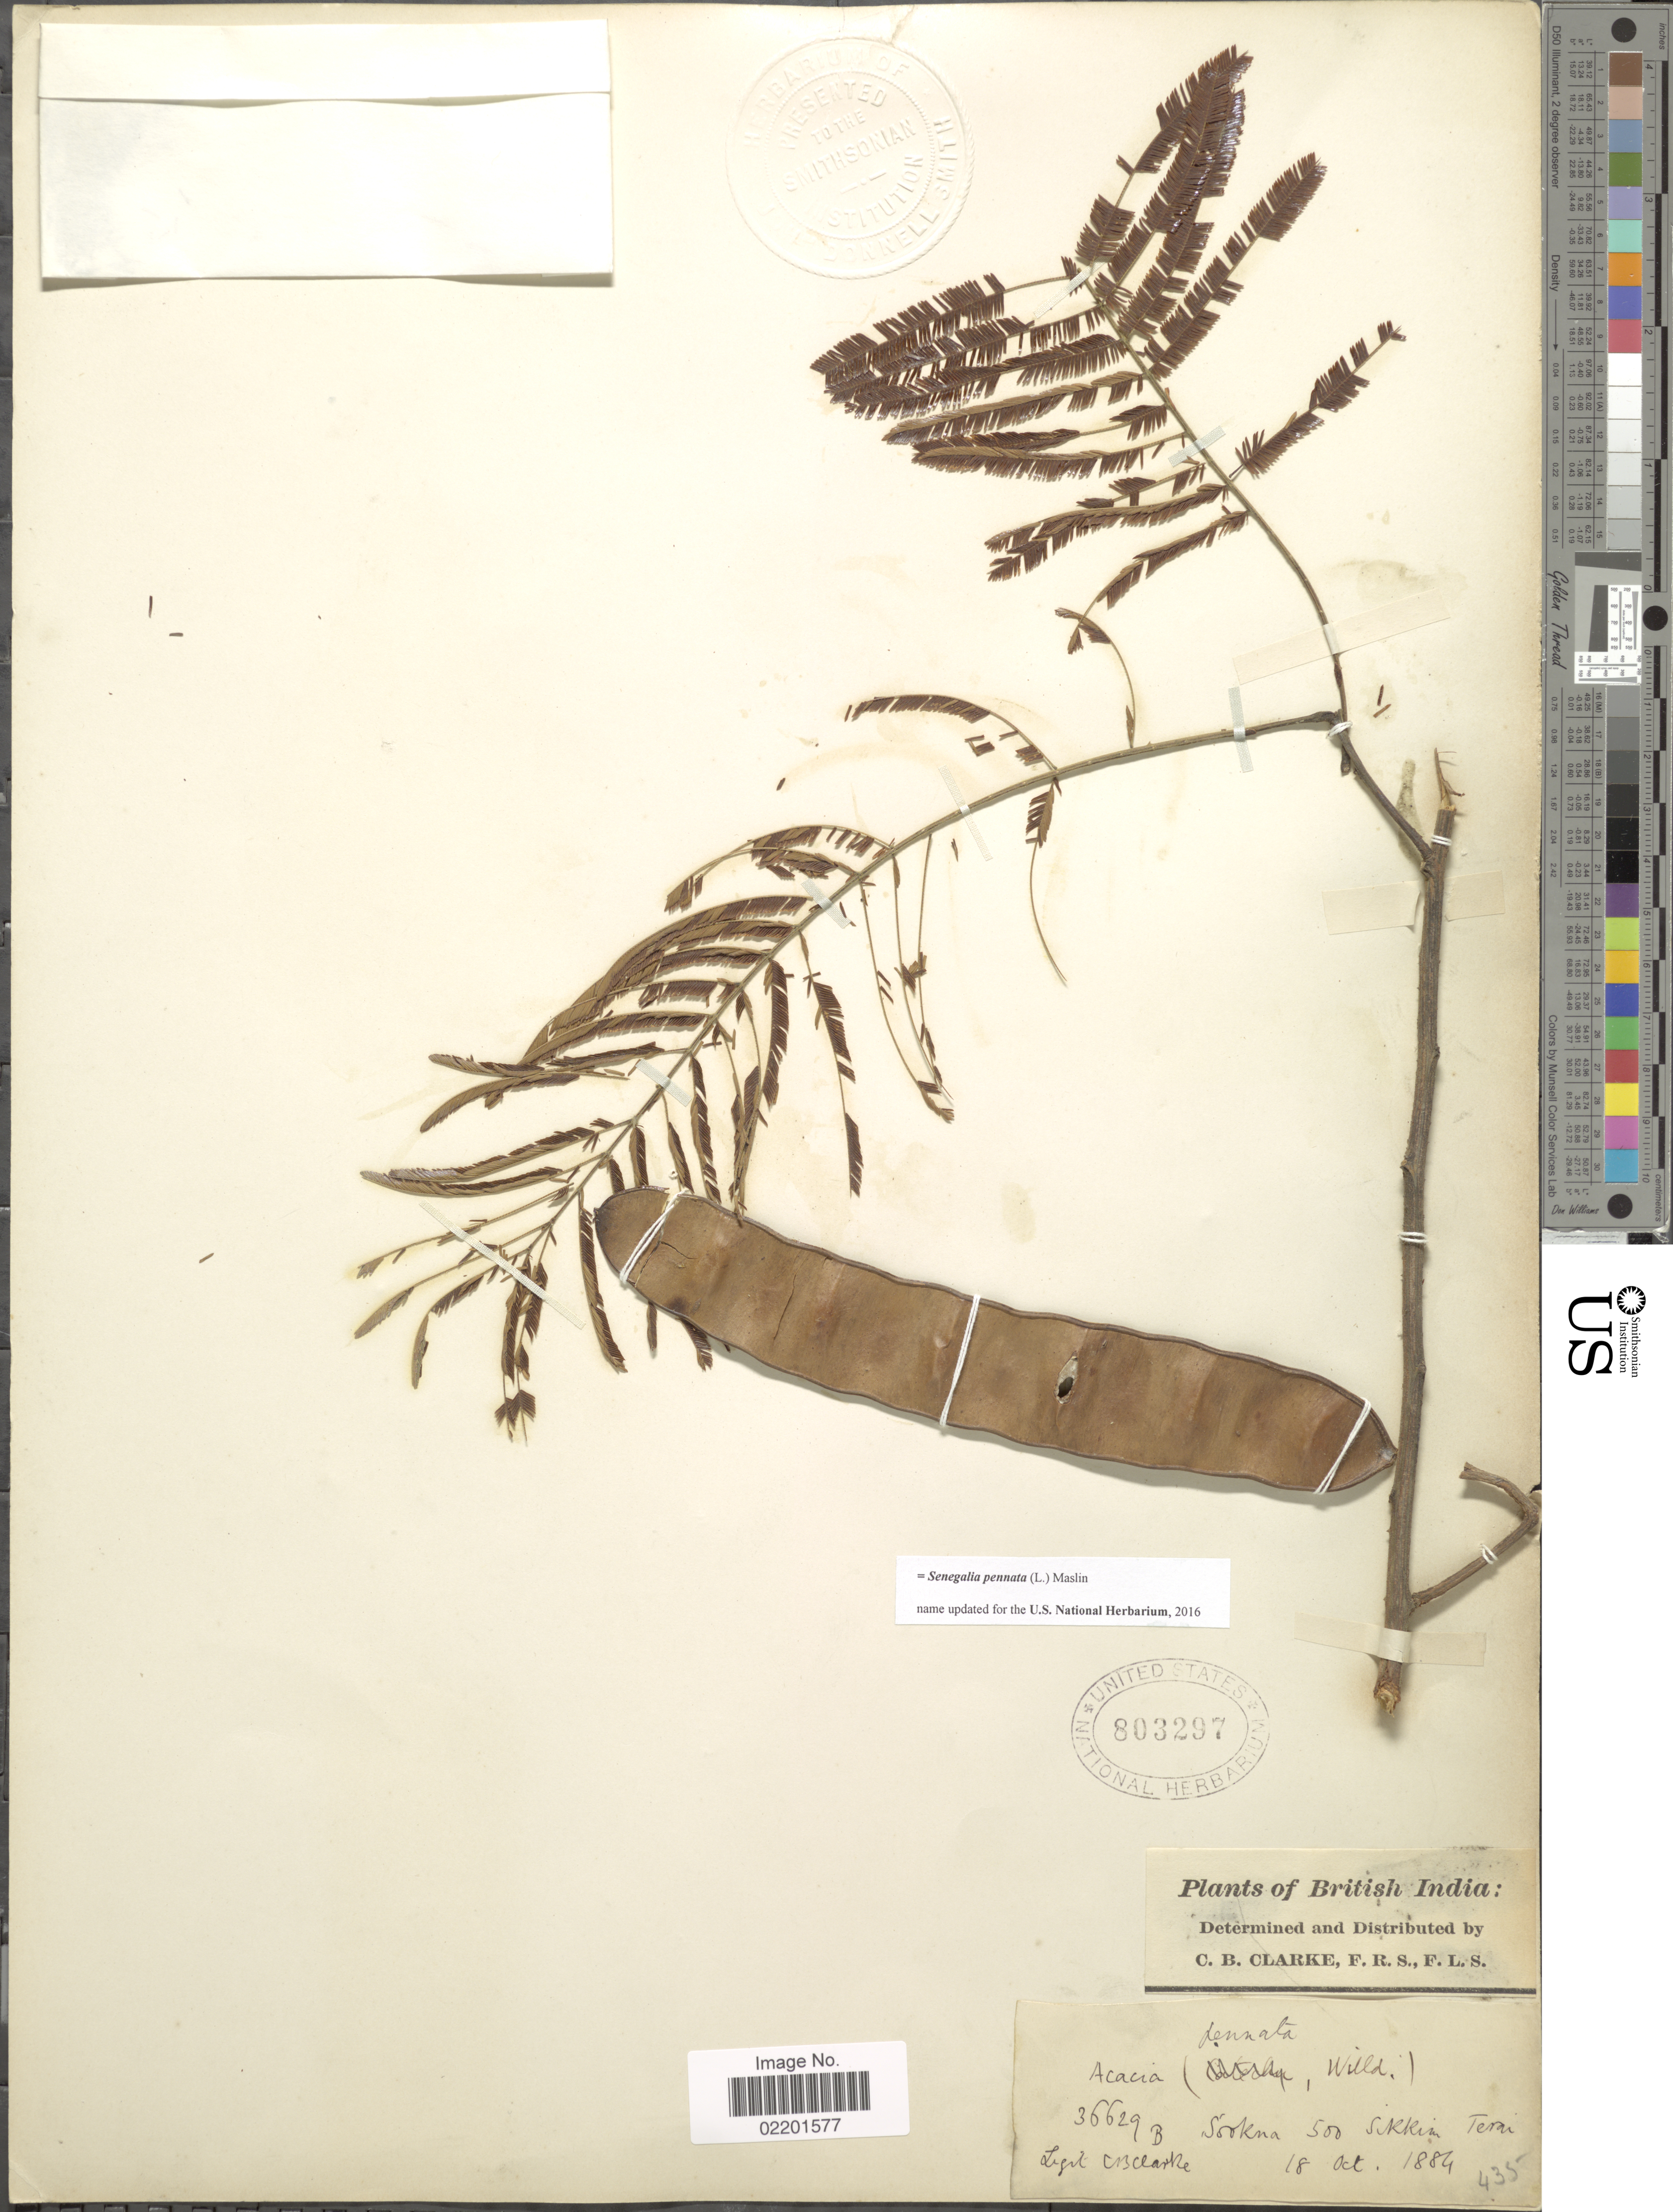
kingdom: Plantae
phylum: Tracheophyta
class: Magnoliopsida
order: Fabales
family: Fabaceae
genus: Senegalia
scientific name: Senegalia pennata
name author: (L.) Maslin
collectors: C. B. Clarke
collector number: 36629B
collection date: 1884-10-18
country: India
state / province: Sikkim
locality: Sookna Sikkim Terai.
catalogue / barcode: US 803297